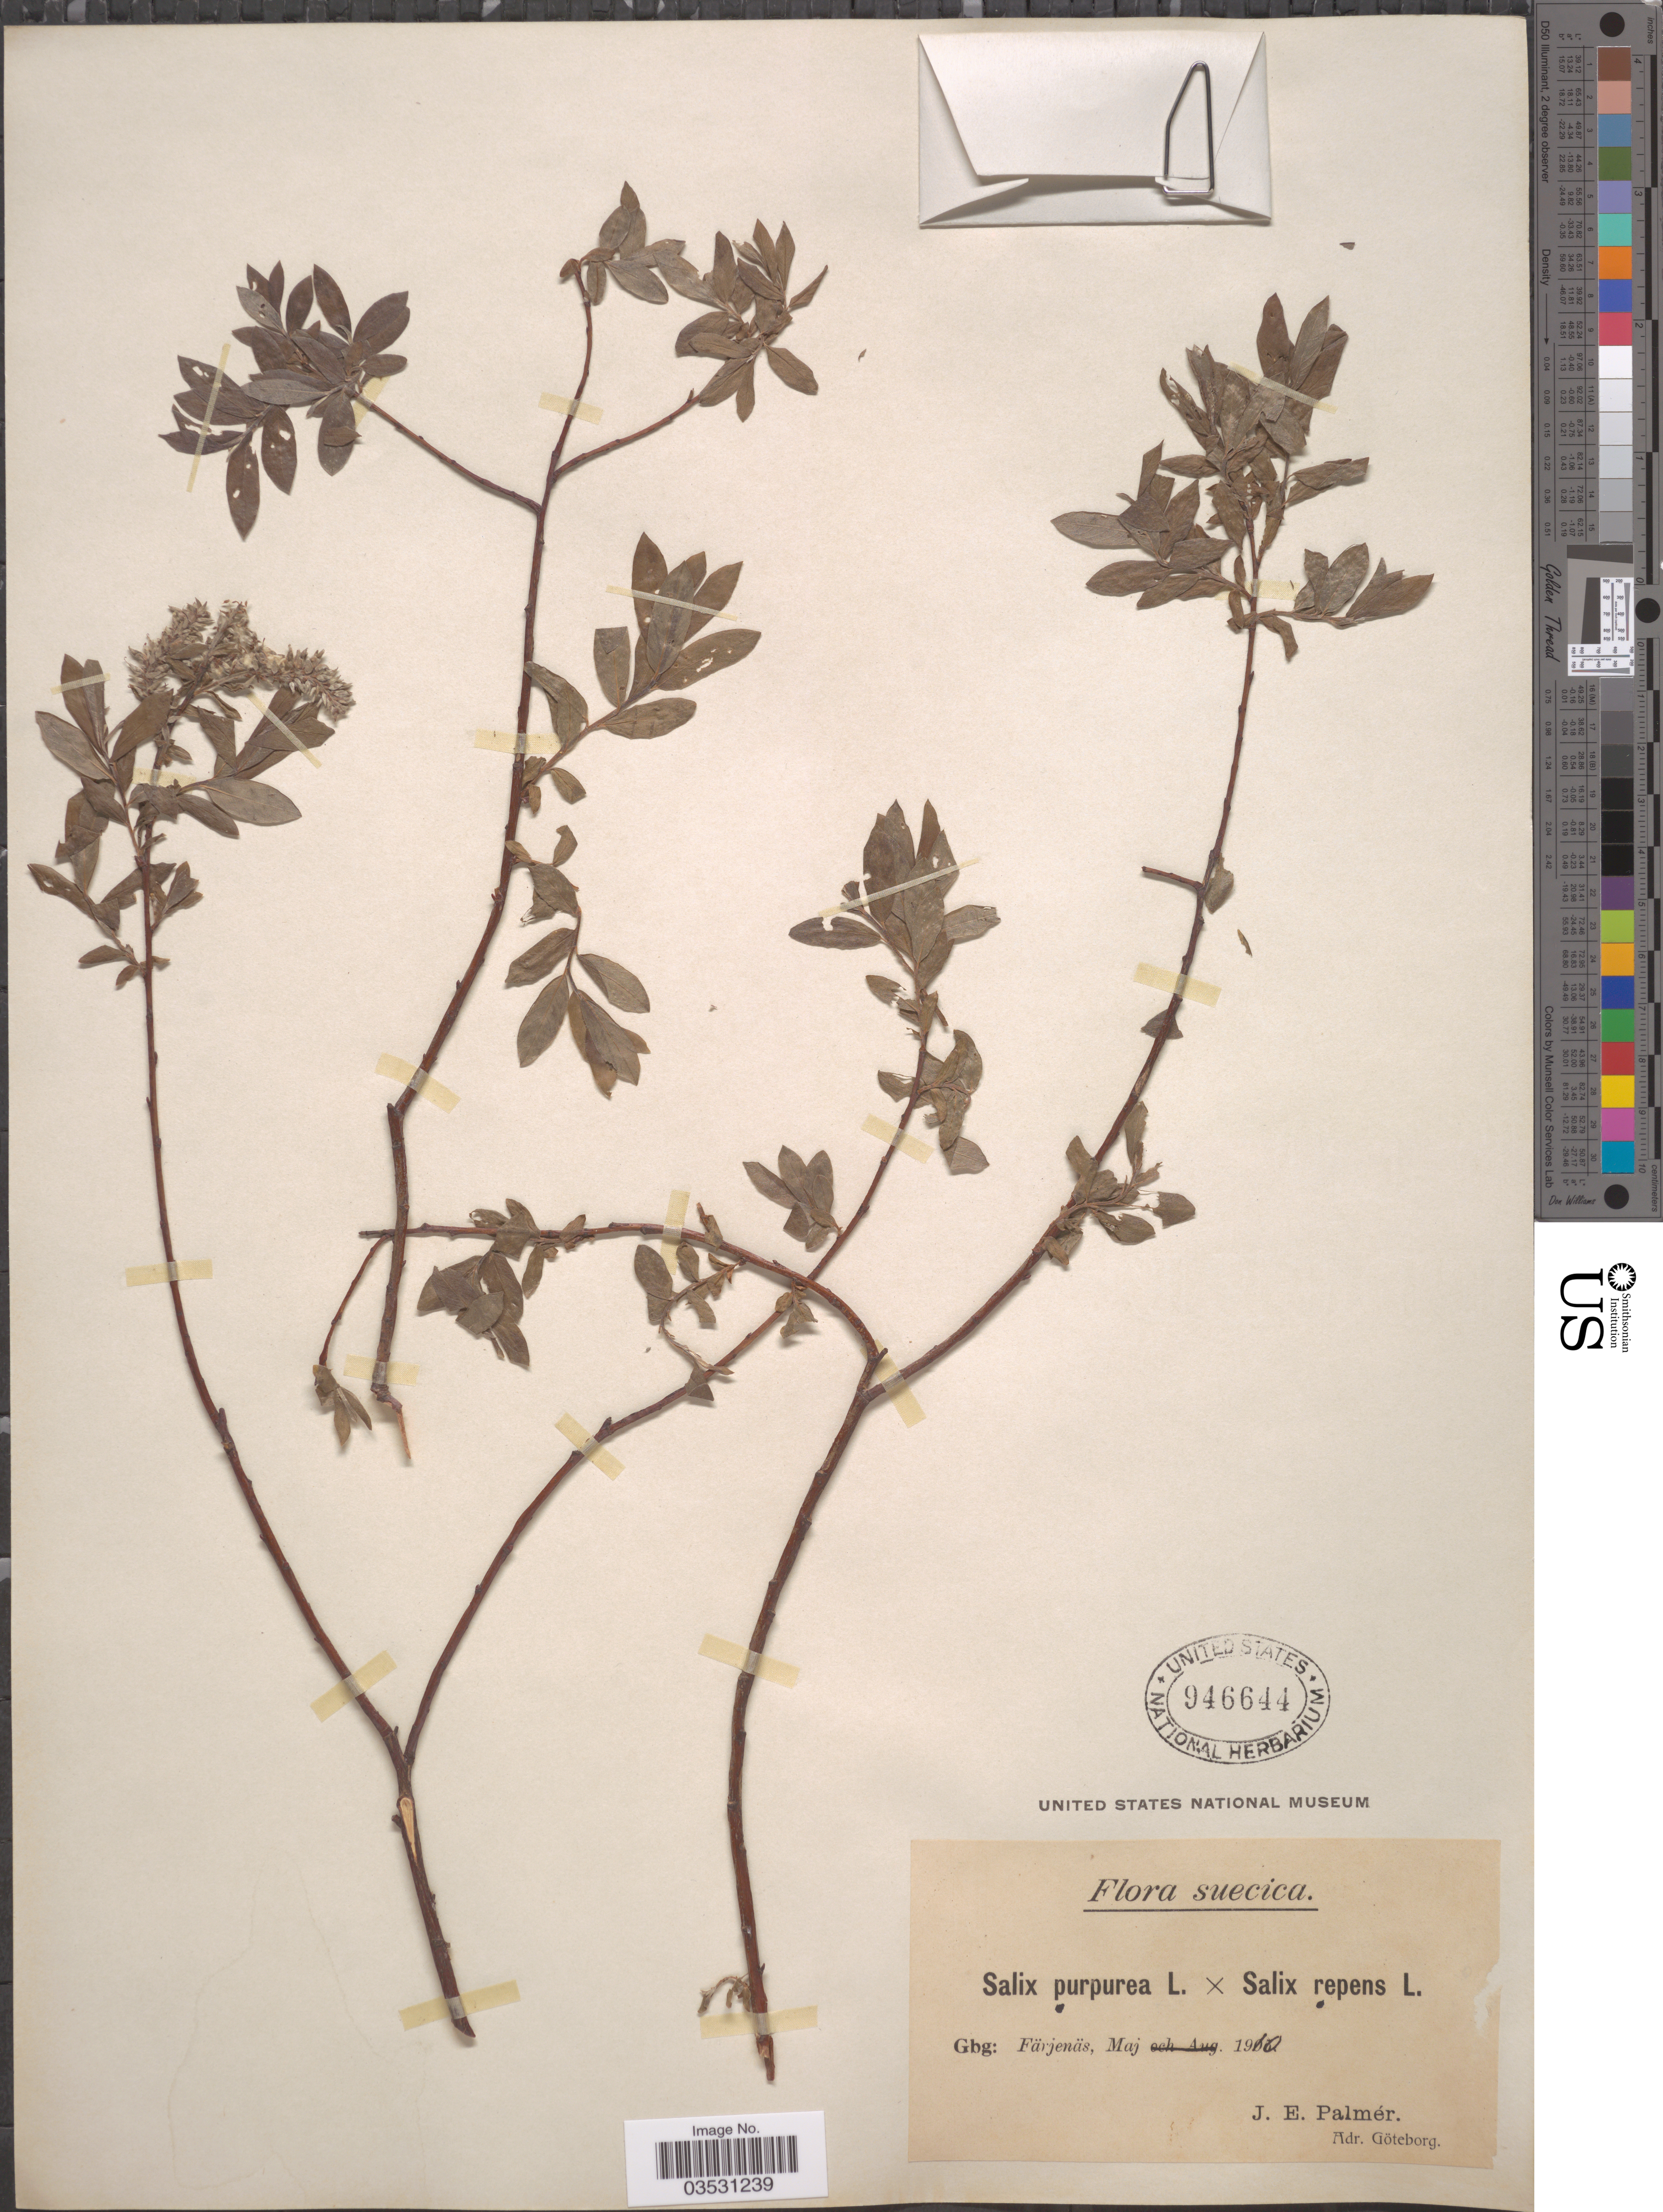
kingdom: Plantae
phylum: Tracheophyta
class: Magnoliopsida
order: Malpighiales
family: Salicaceae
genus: Salix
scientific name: Salix purpurea x S. repens L.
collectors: J. E. Palmér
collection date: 1810-05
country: Sweden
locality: Suecica. Gbg: Färjenäs.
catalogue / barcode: US 946644